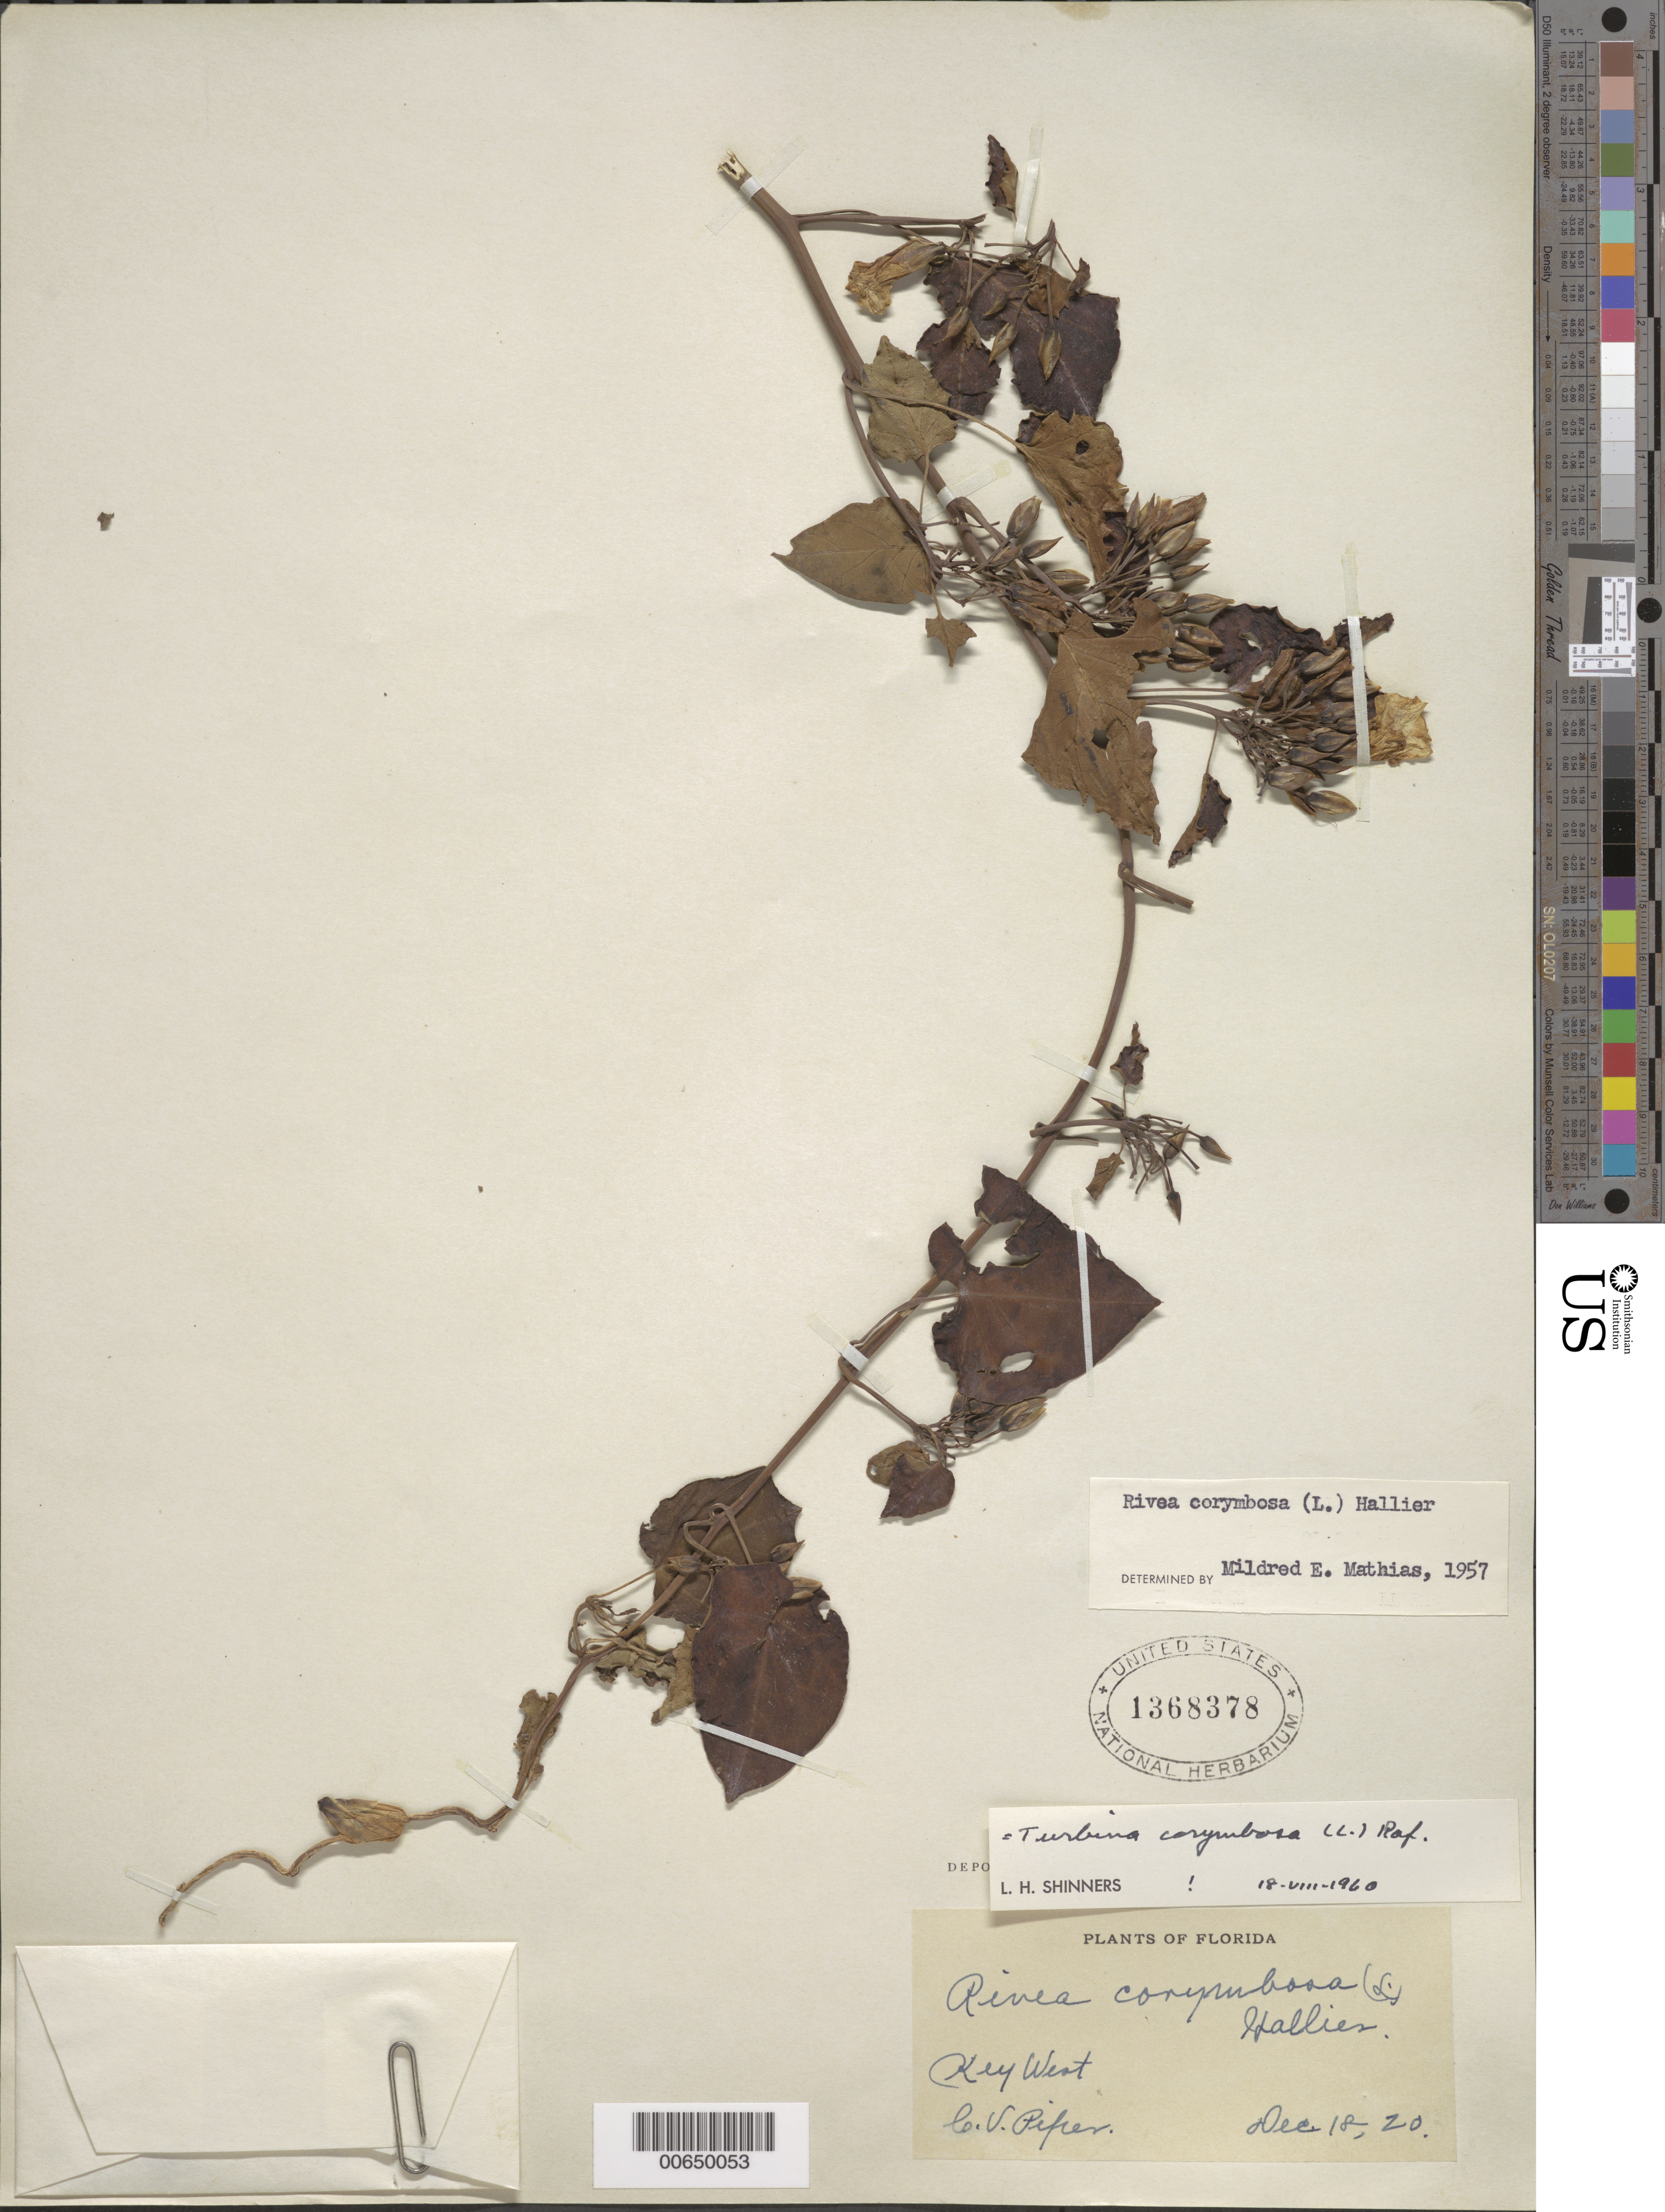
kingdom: Plantae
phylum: Tracheophyta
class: Magnoliopsida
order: Solanales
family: Convolvulaceae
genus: Turbina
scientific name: Turbina corymbosa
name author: (L.) Raf.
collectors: C. V. Piper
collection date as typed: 18 Dec 1920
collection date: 1920-12-18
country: United States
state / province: Florida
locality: Key West.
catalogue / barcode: US 1368378